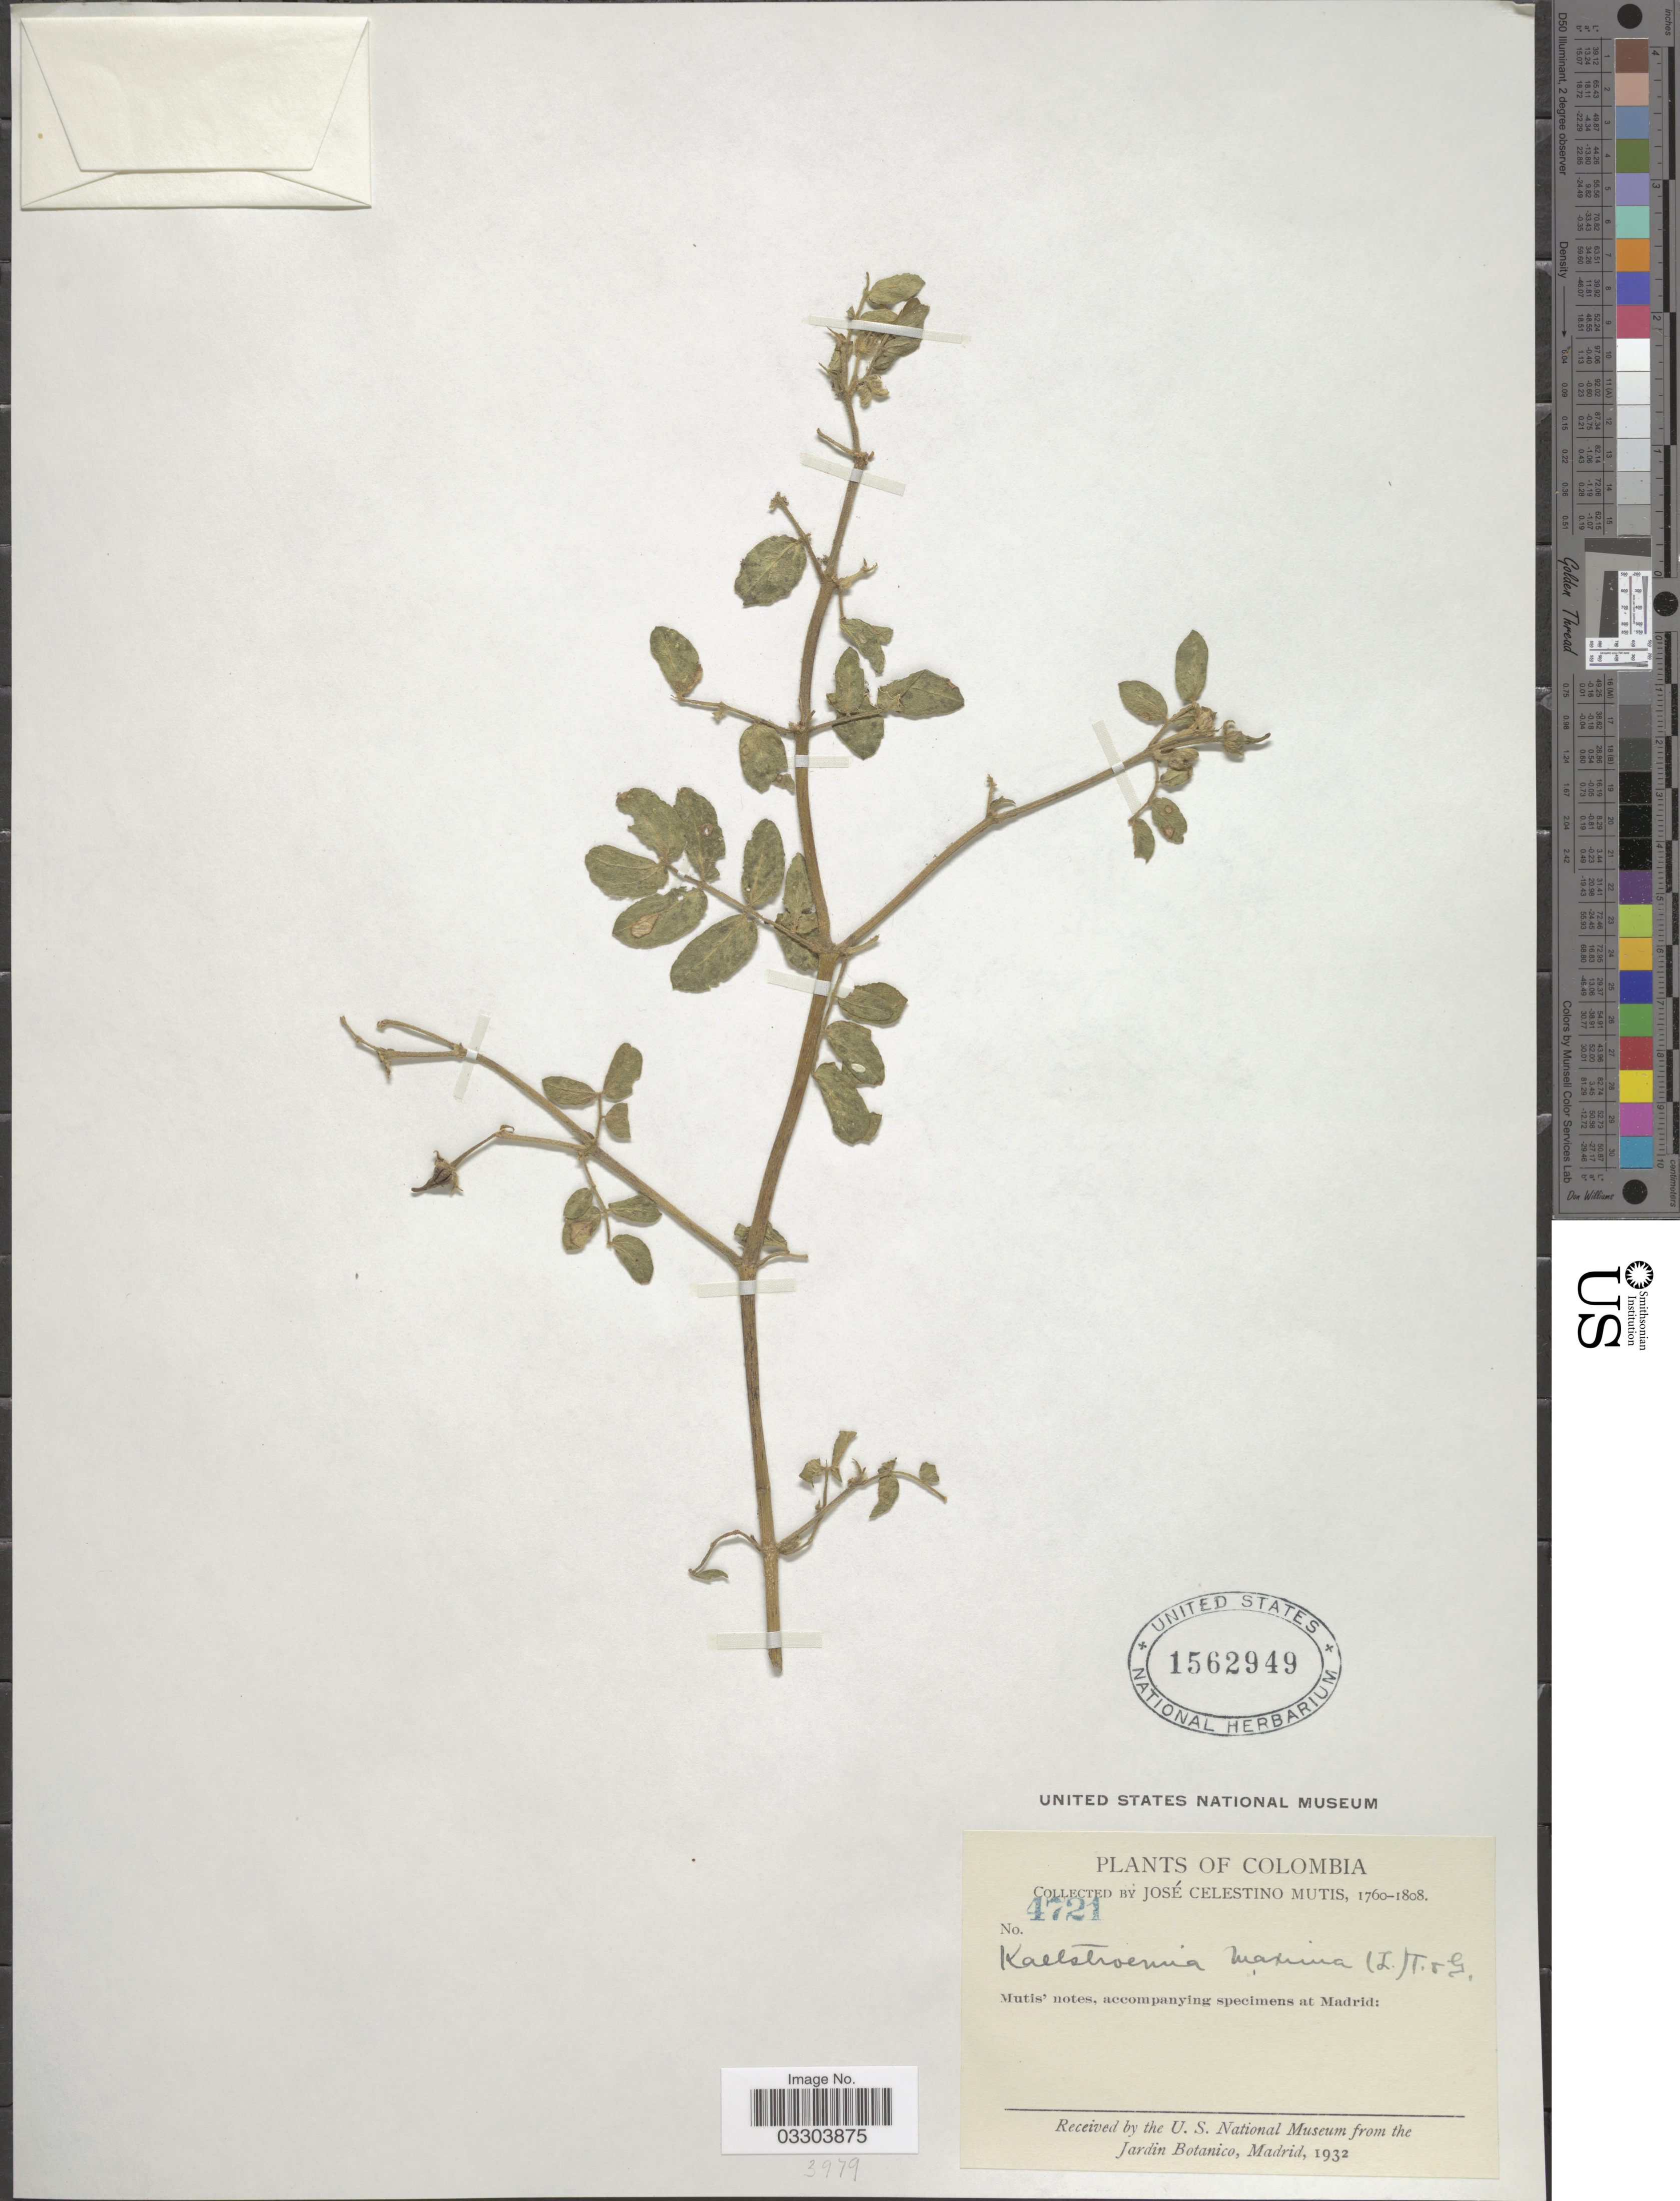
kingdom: Plantae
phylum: Tracheophyta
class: Magnoliopsida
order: Zygophyllales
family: Zygophyllaceae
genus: Kallstroemia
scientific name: Kallstroemia maxima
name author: (L.) Hook. & Arn.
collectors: J. C. B. Mutis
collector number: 4721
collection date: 1760/1808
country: Colombia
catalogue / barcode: US 1562949